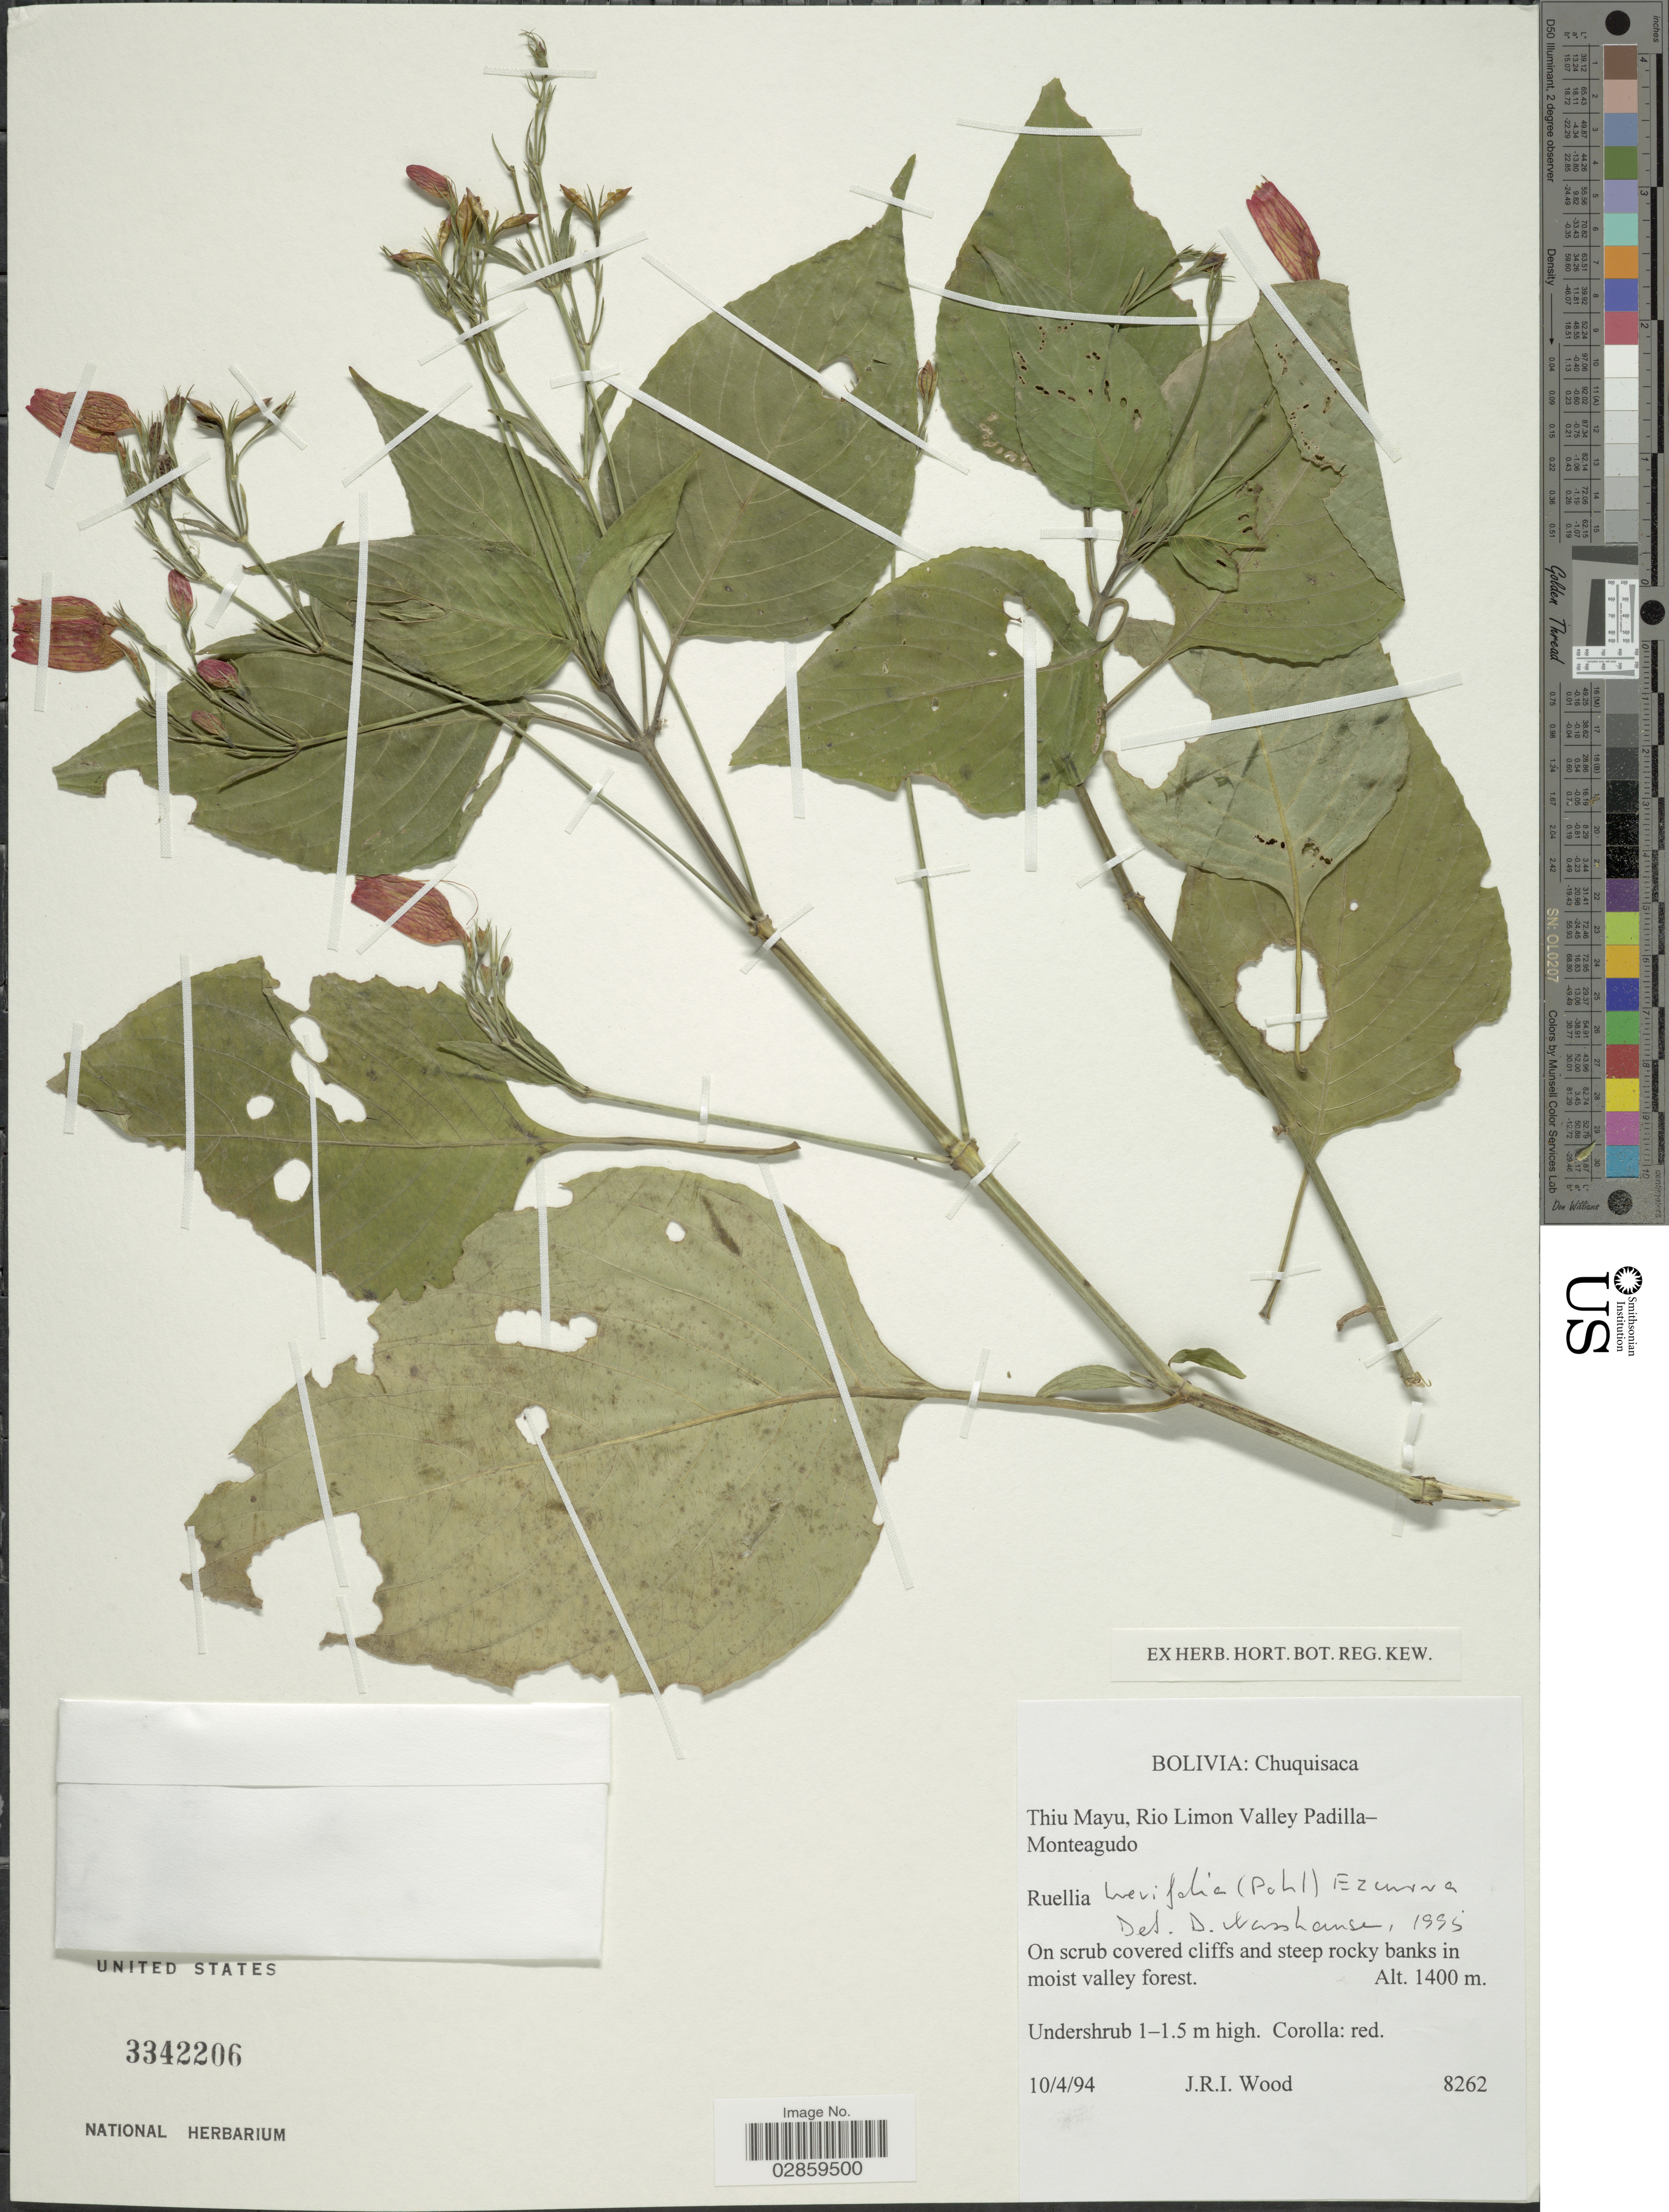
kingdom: Plantae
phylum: Tracheophyta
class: Magnoliopsida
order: Lamiales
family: Acanthaceae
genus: Ruellia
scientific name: Ruellia brevifolia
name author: (Pohl) C. Ezcurra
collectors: J. R. I. Wood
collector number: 8262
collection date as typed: Transcribed d/m/y: 10/4/94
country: Bolivia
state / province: Chuquisaca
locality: Thiu Mayu, Rio Limon Valley Padilla-Monteagudo.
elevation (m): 1400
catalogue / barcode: US 3342206